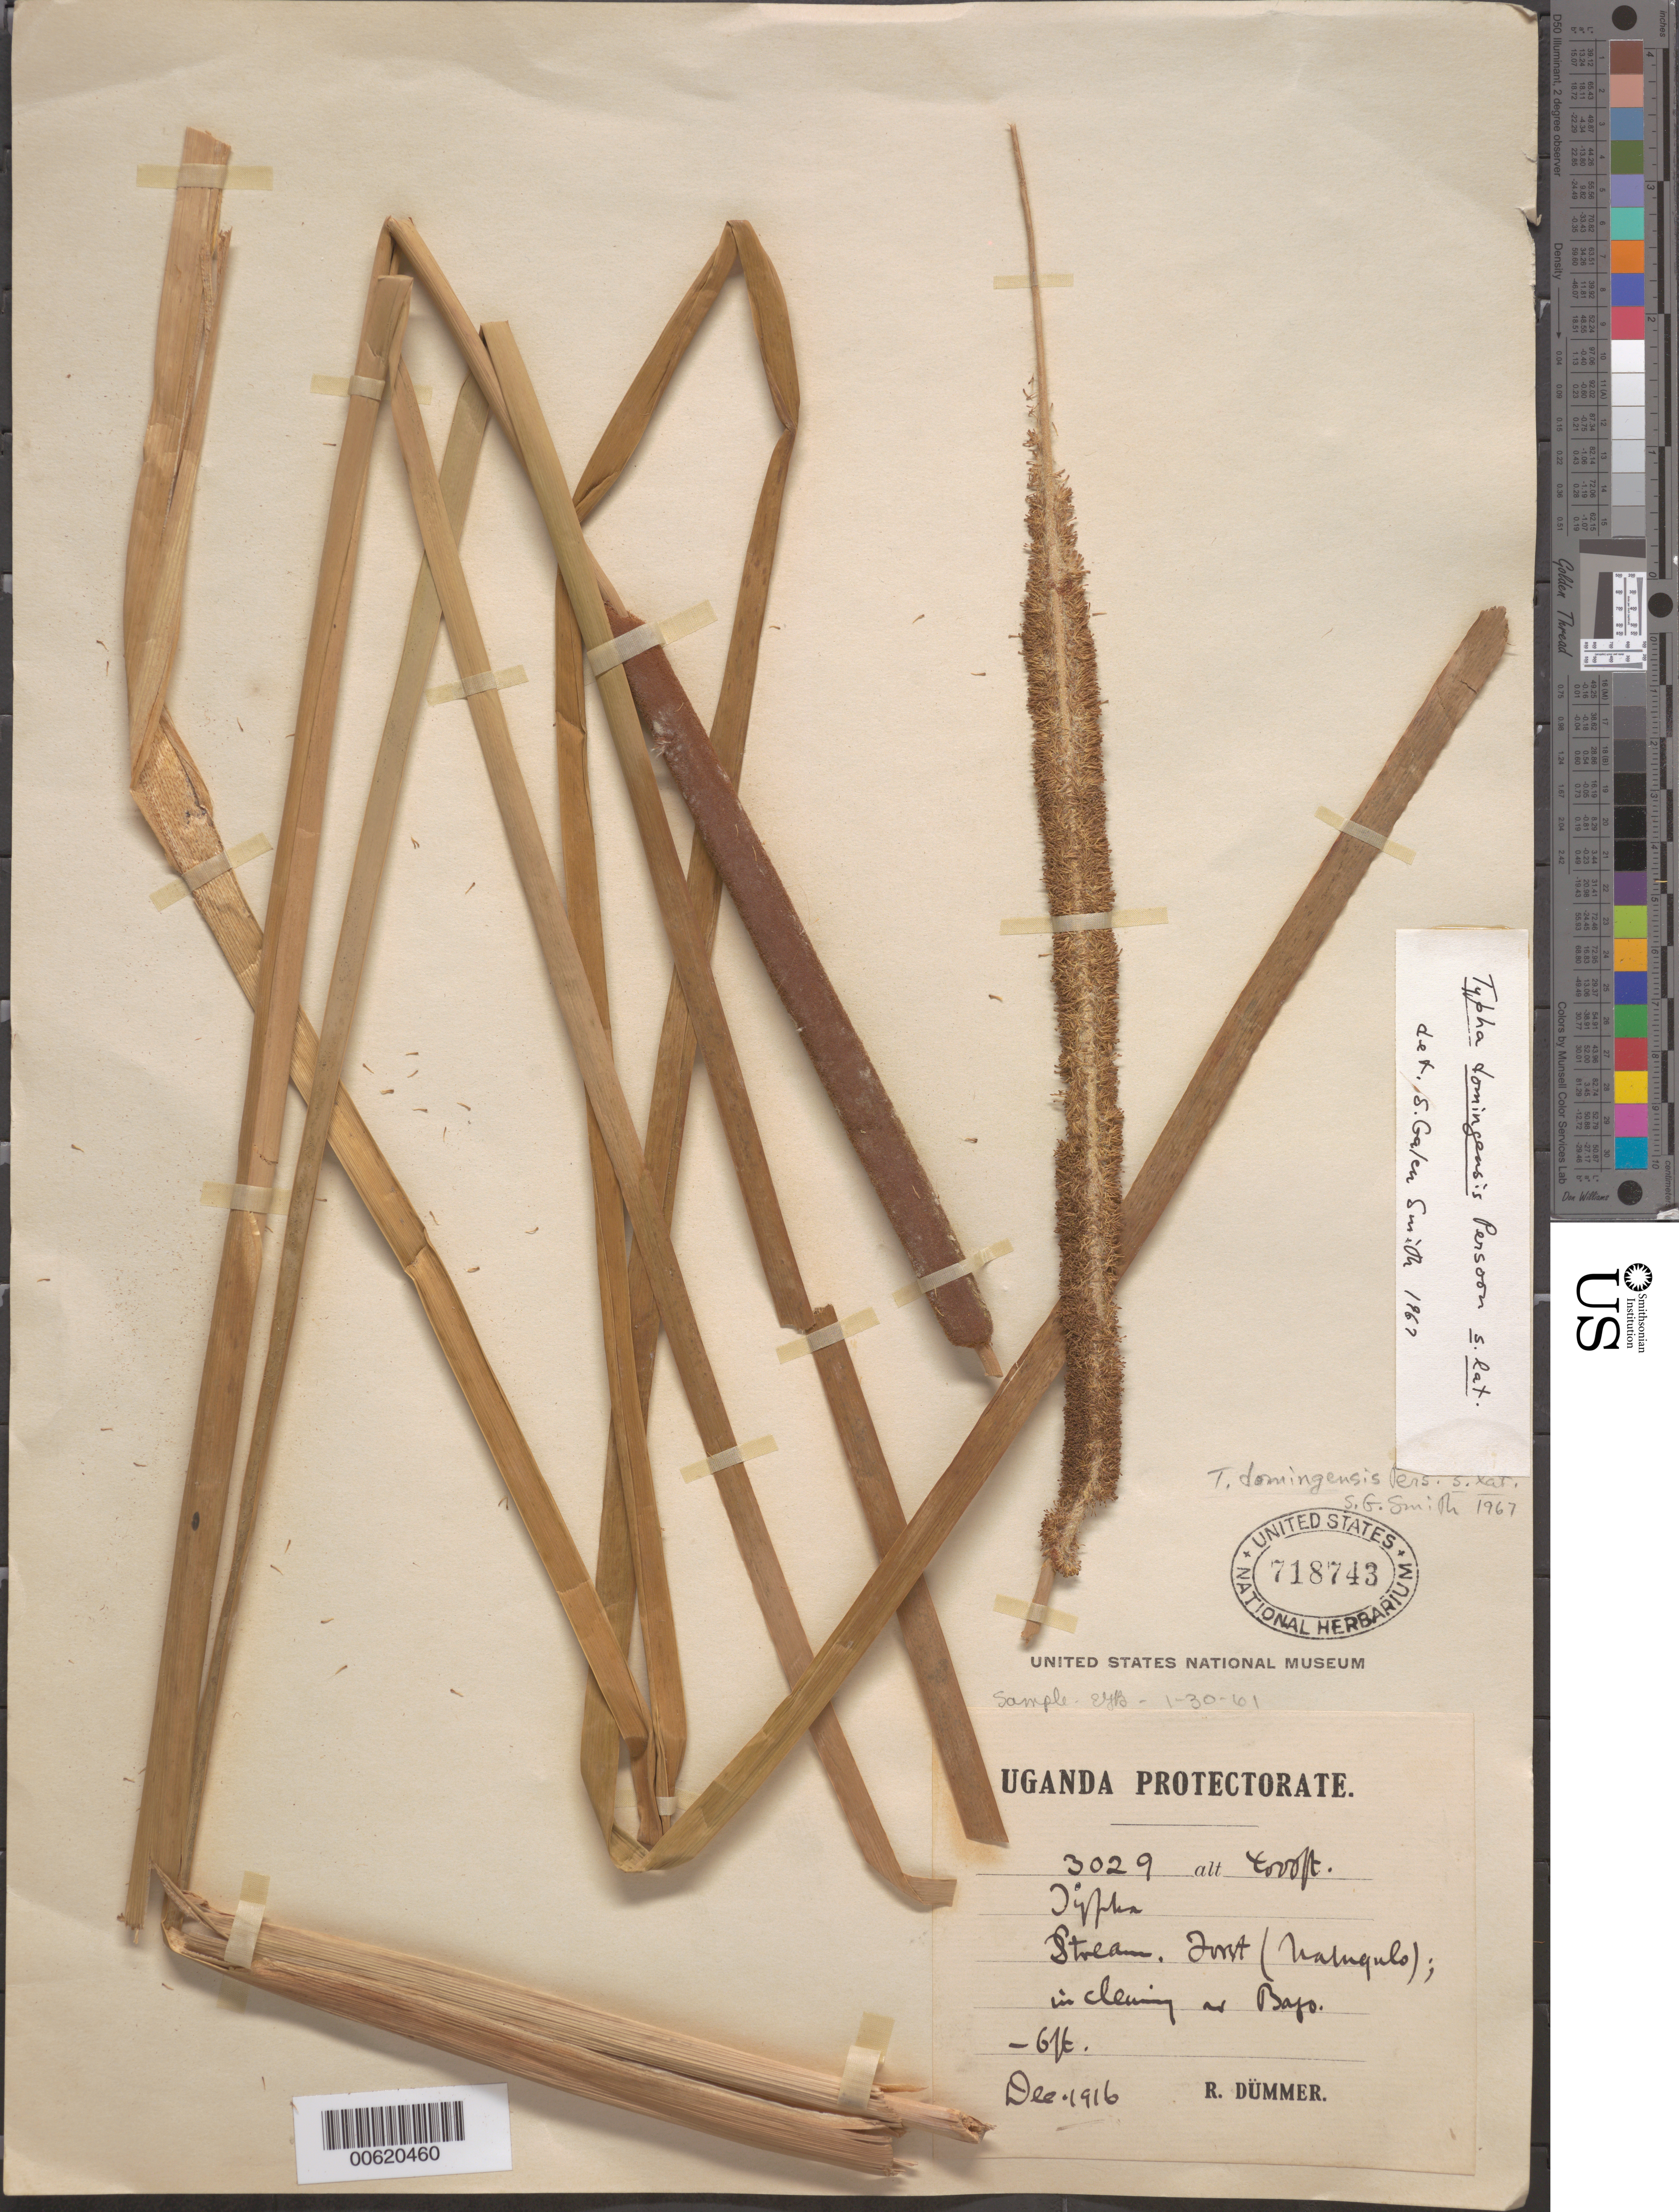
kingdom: Plantae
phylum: Tracheophyta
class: Liliopsida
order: Poales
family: Typhaceae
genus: Typha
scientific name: Typha domingensis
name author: Pers.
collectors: R. A. Dümmer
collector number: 3029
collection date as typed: Dec 1916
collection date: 1916-12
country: Uganda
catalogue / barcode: US 718743